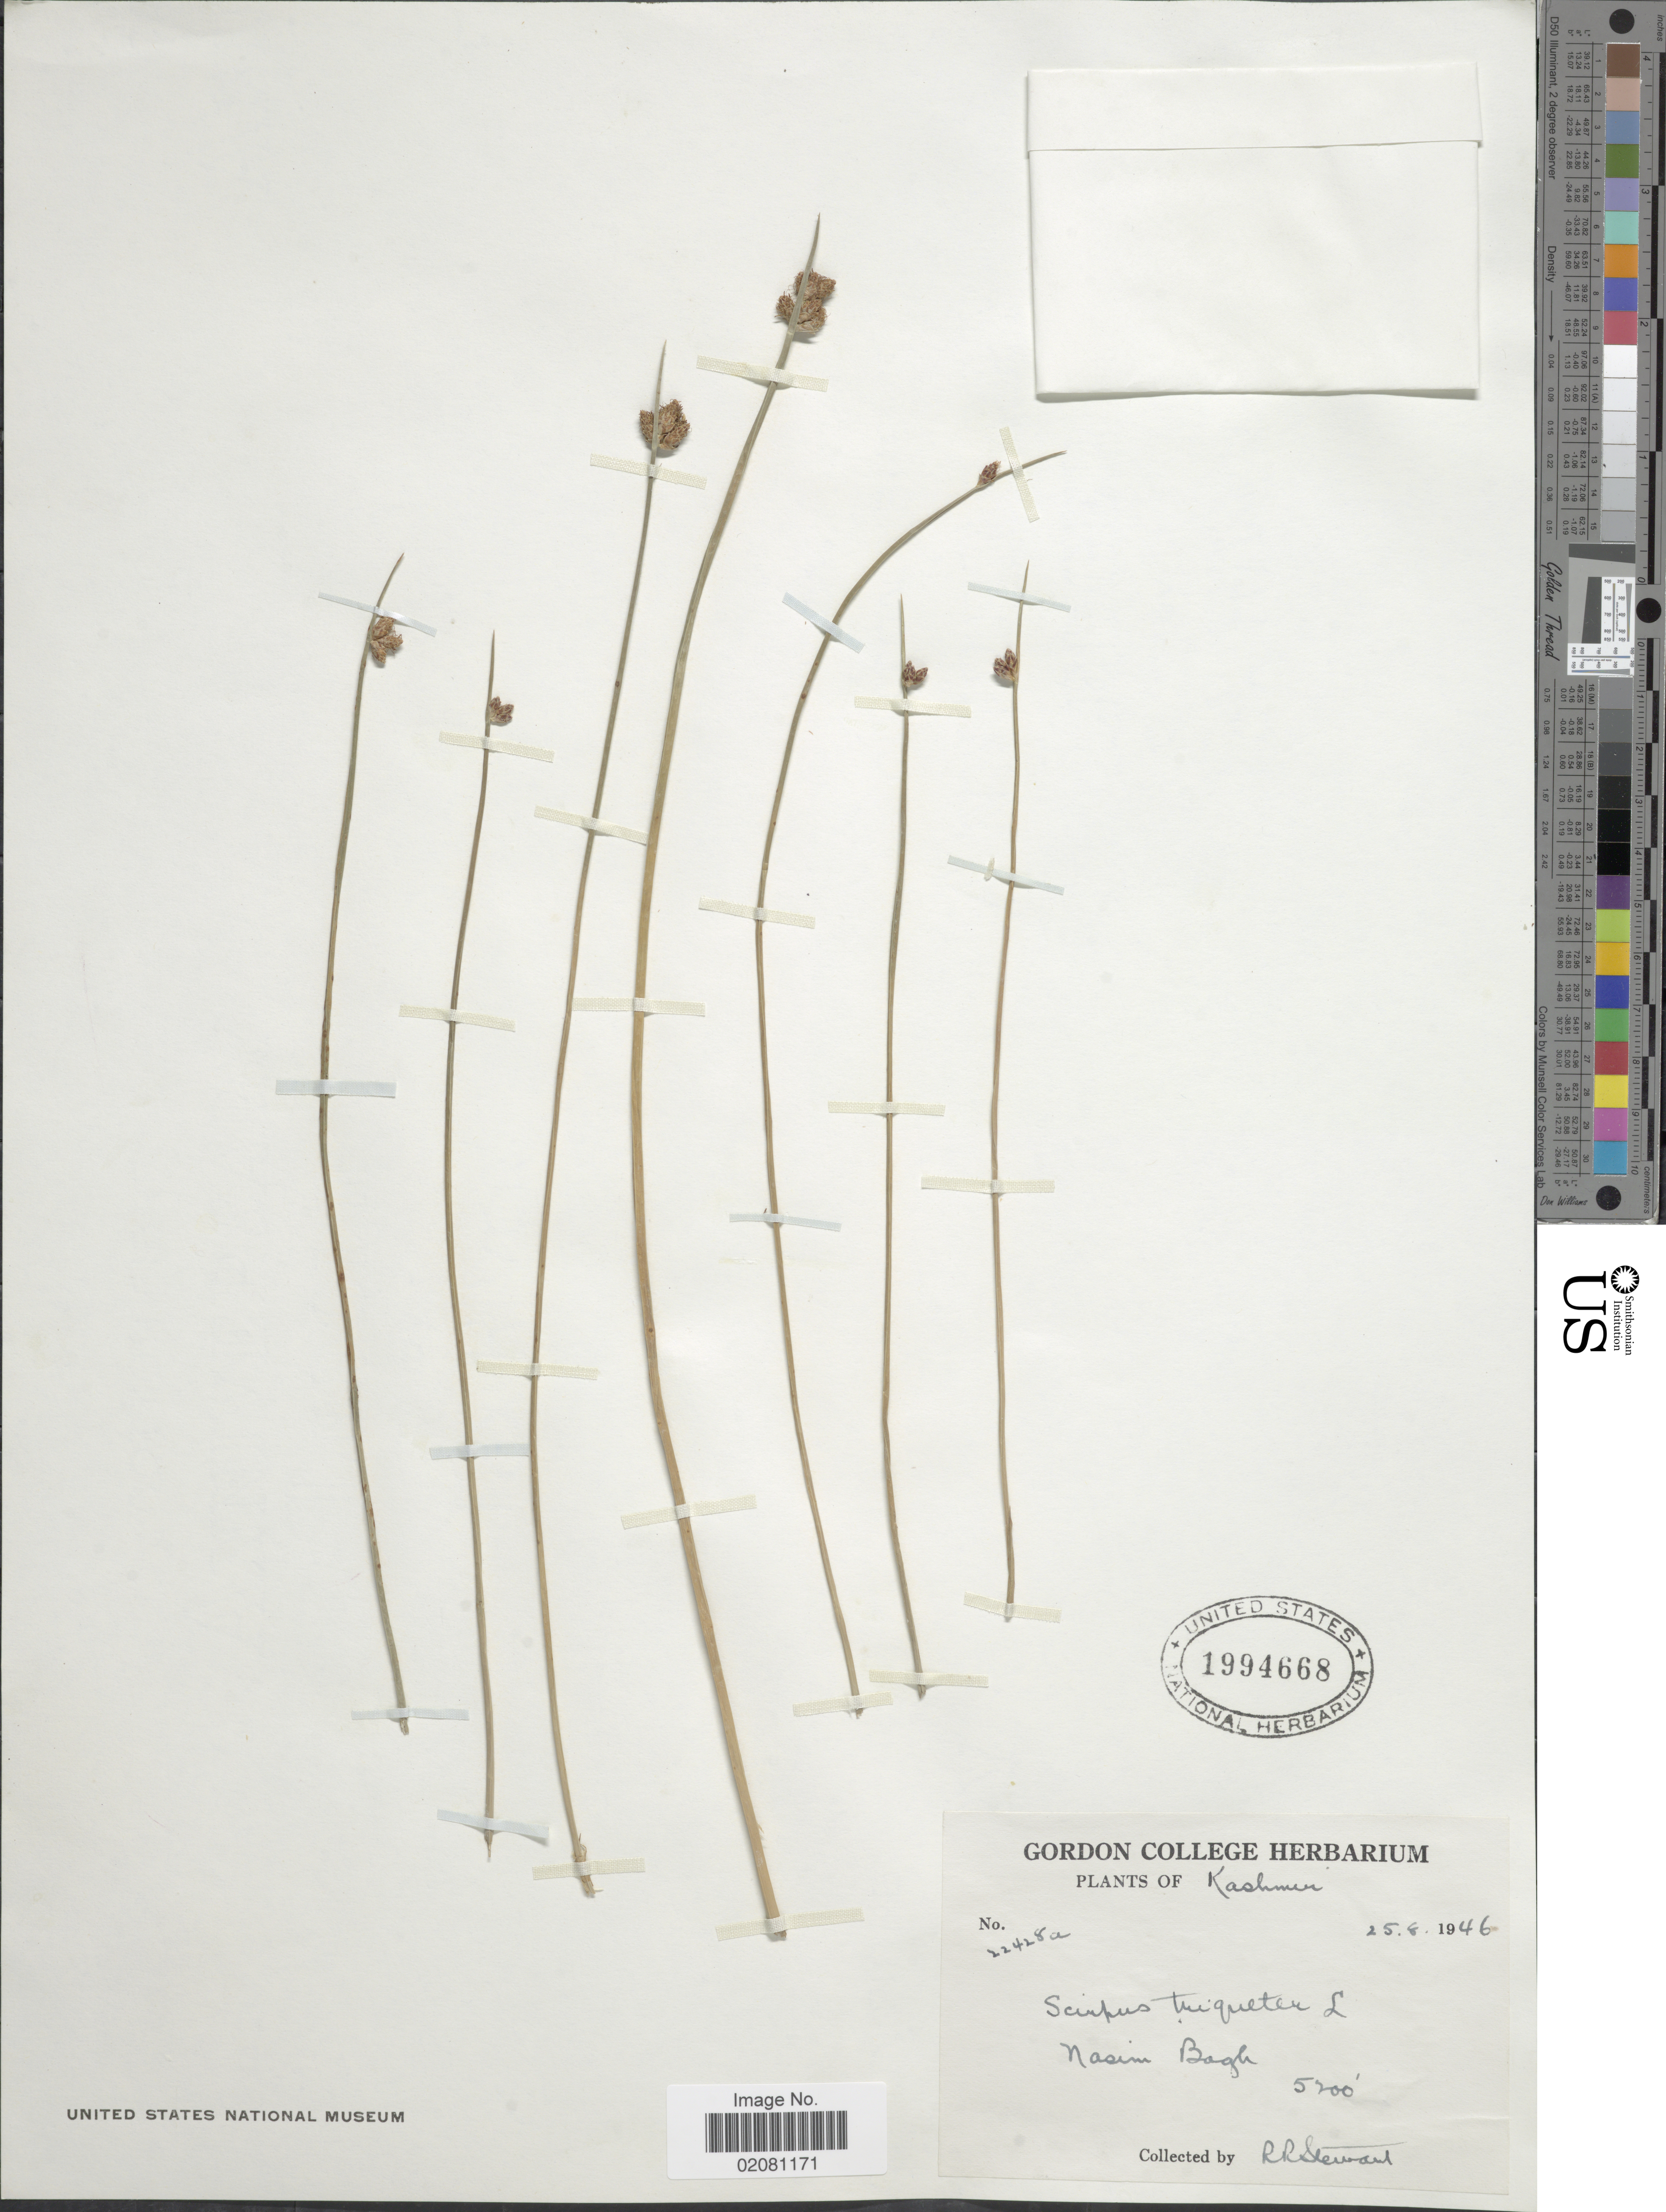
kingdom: Plantae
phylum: Tracheophyta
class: Liliopsida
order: Poales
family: Cyperaceae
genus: Schoenoplectus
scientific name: Schoenoplectus triqueter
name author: (L.) Palla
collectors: R. R. Stewart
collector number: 22428a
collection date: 1946-08-25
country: India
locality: Kashmir, Nassim Bagh.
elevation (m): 1585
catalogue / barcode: US 1994668